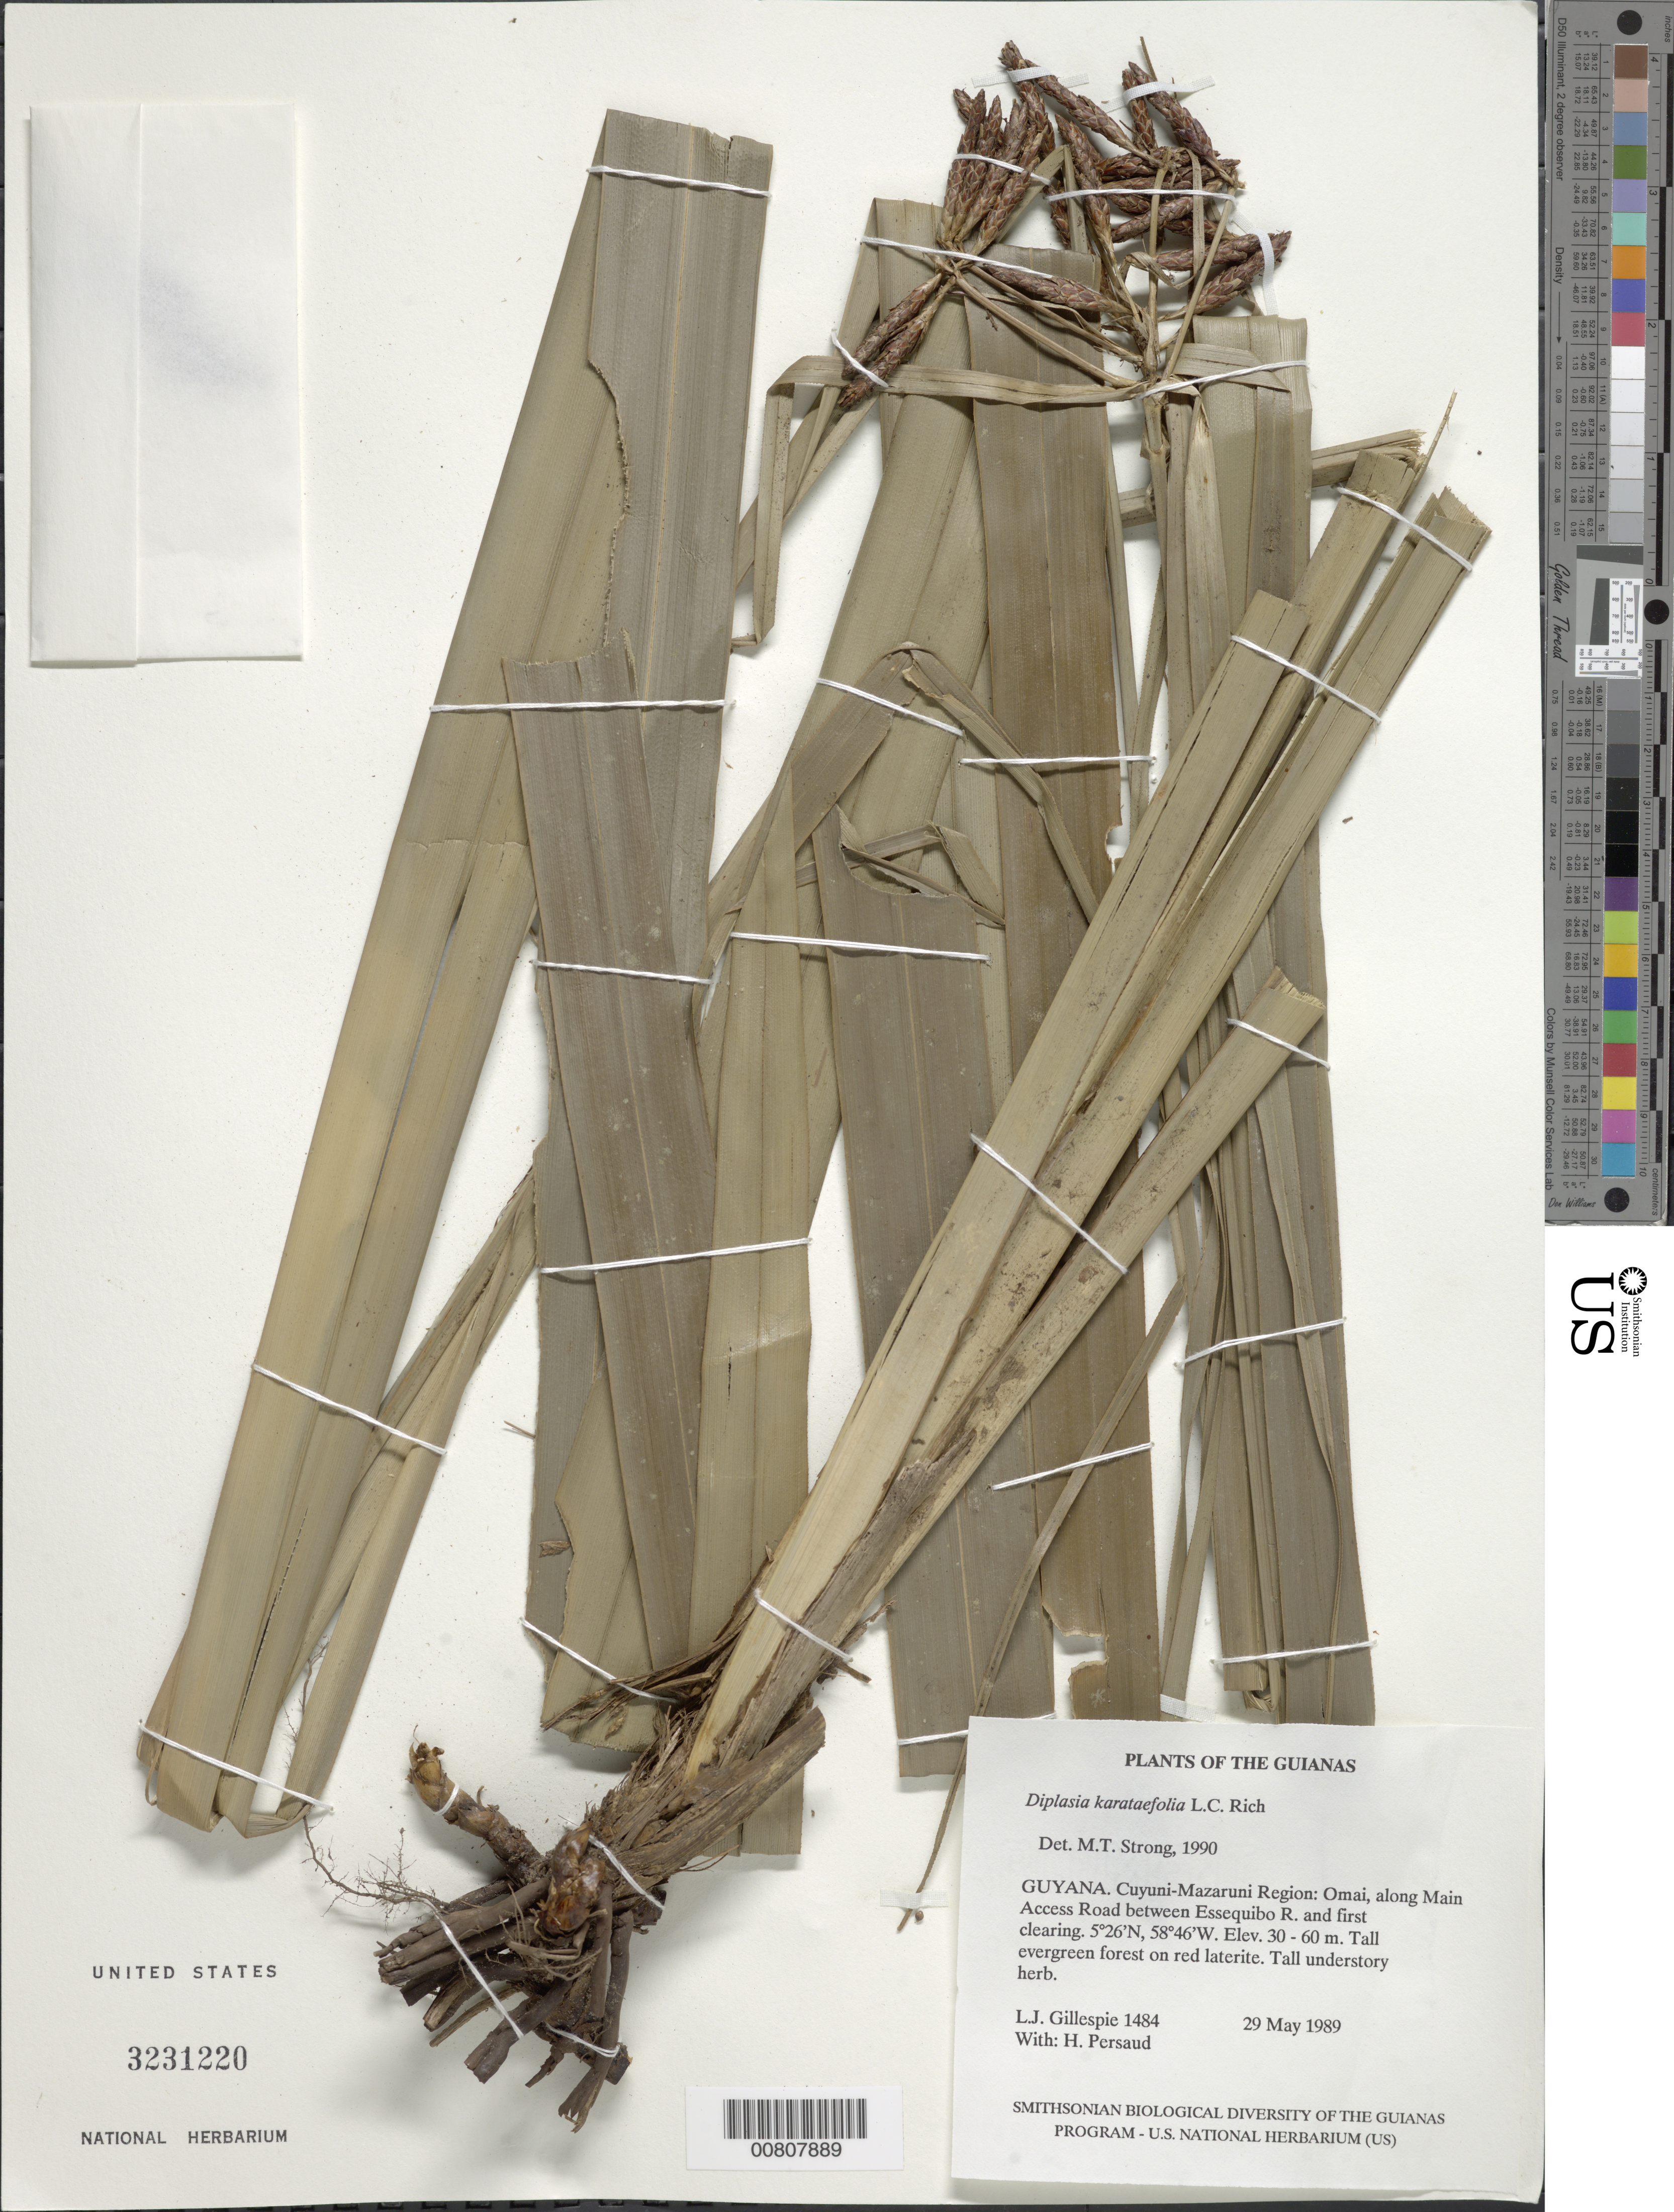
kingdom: Plantae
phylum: Tracheophyta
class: Liliopsida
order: Poales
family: Cyperaceae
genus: Diplasia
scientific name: Diplasia karatifolia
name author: Rich.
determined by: Strong, M. T., (US), Smithsonian Institution - National Museum of Natural History (UNITED STATES)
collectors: L. J. Gillespie & H. Persaud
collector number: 1484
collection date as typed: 29 May 1989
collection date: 1989-05-29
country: Guyana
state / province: Cuyuni-Mazaruni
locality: Omai, along Main Access Road between Essequibo R. and first clearing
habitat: Tall evergreen forest on red laterite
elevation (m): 30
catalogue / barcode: US 3231220